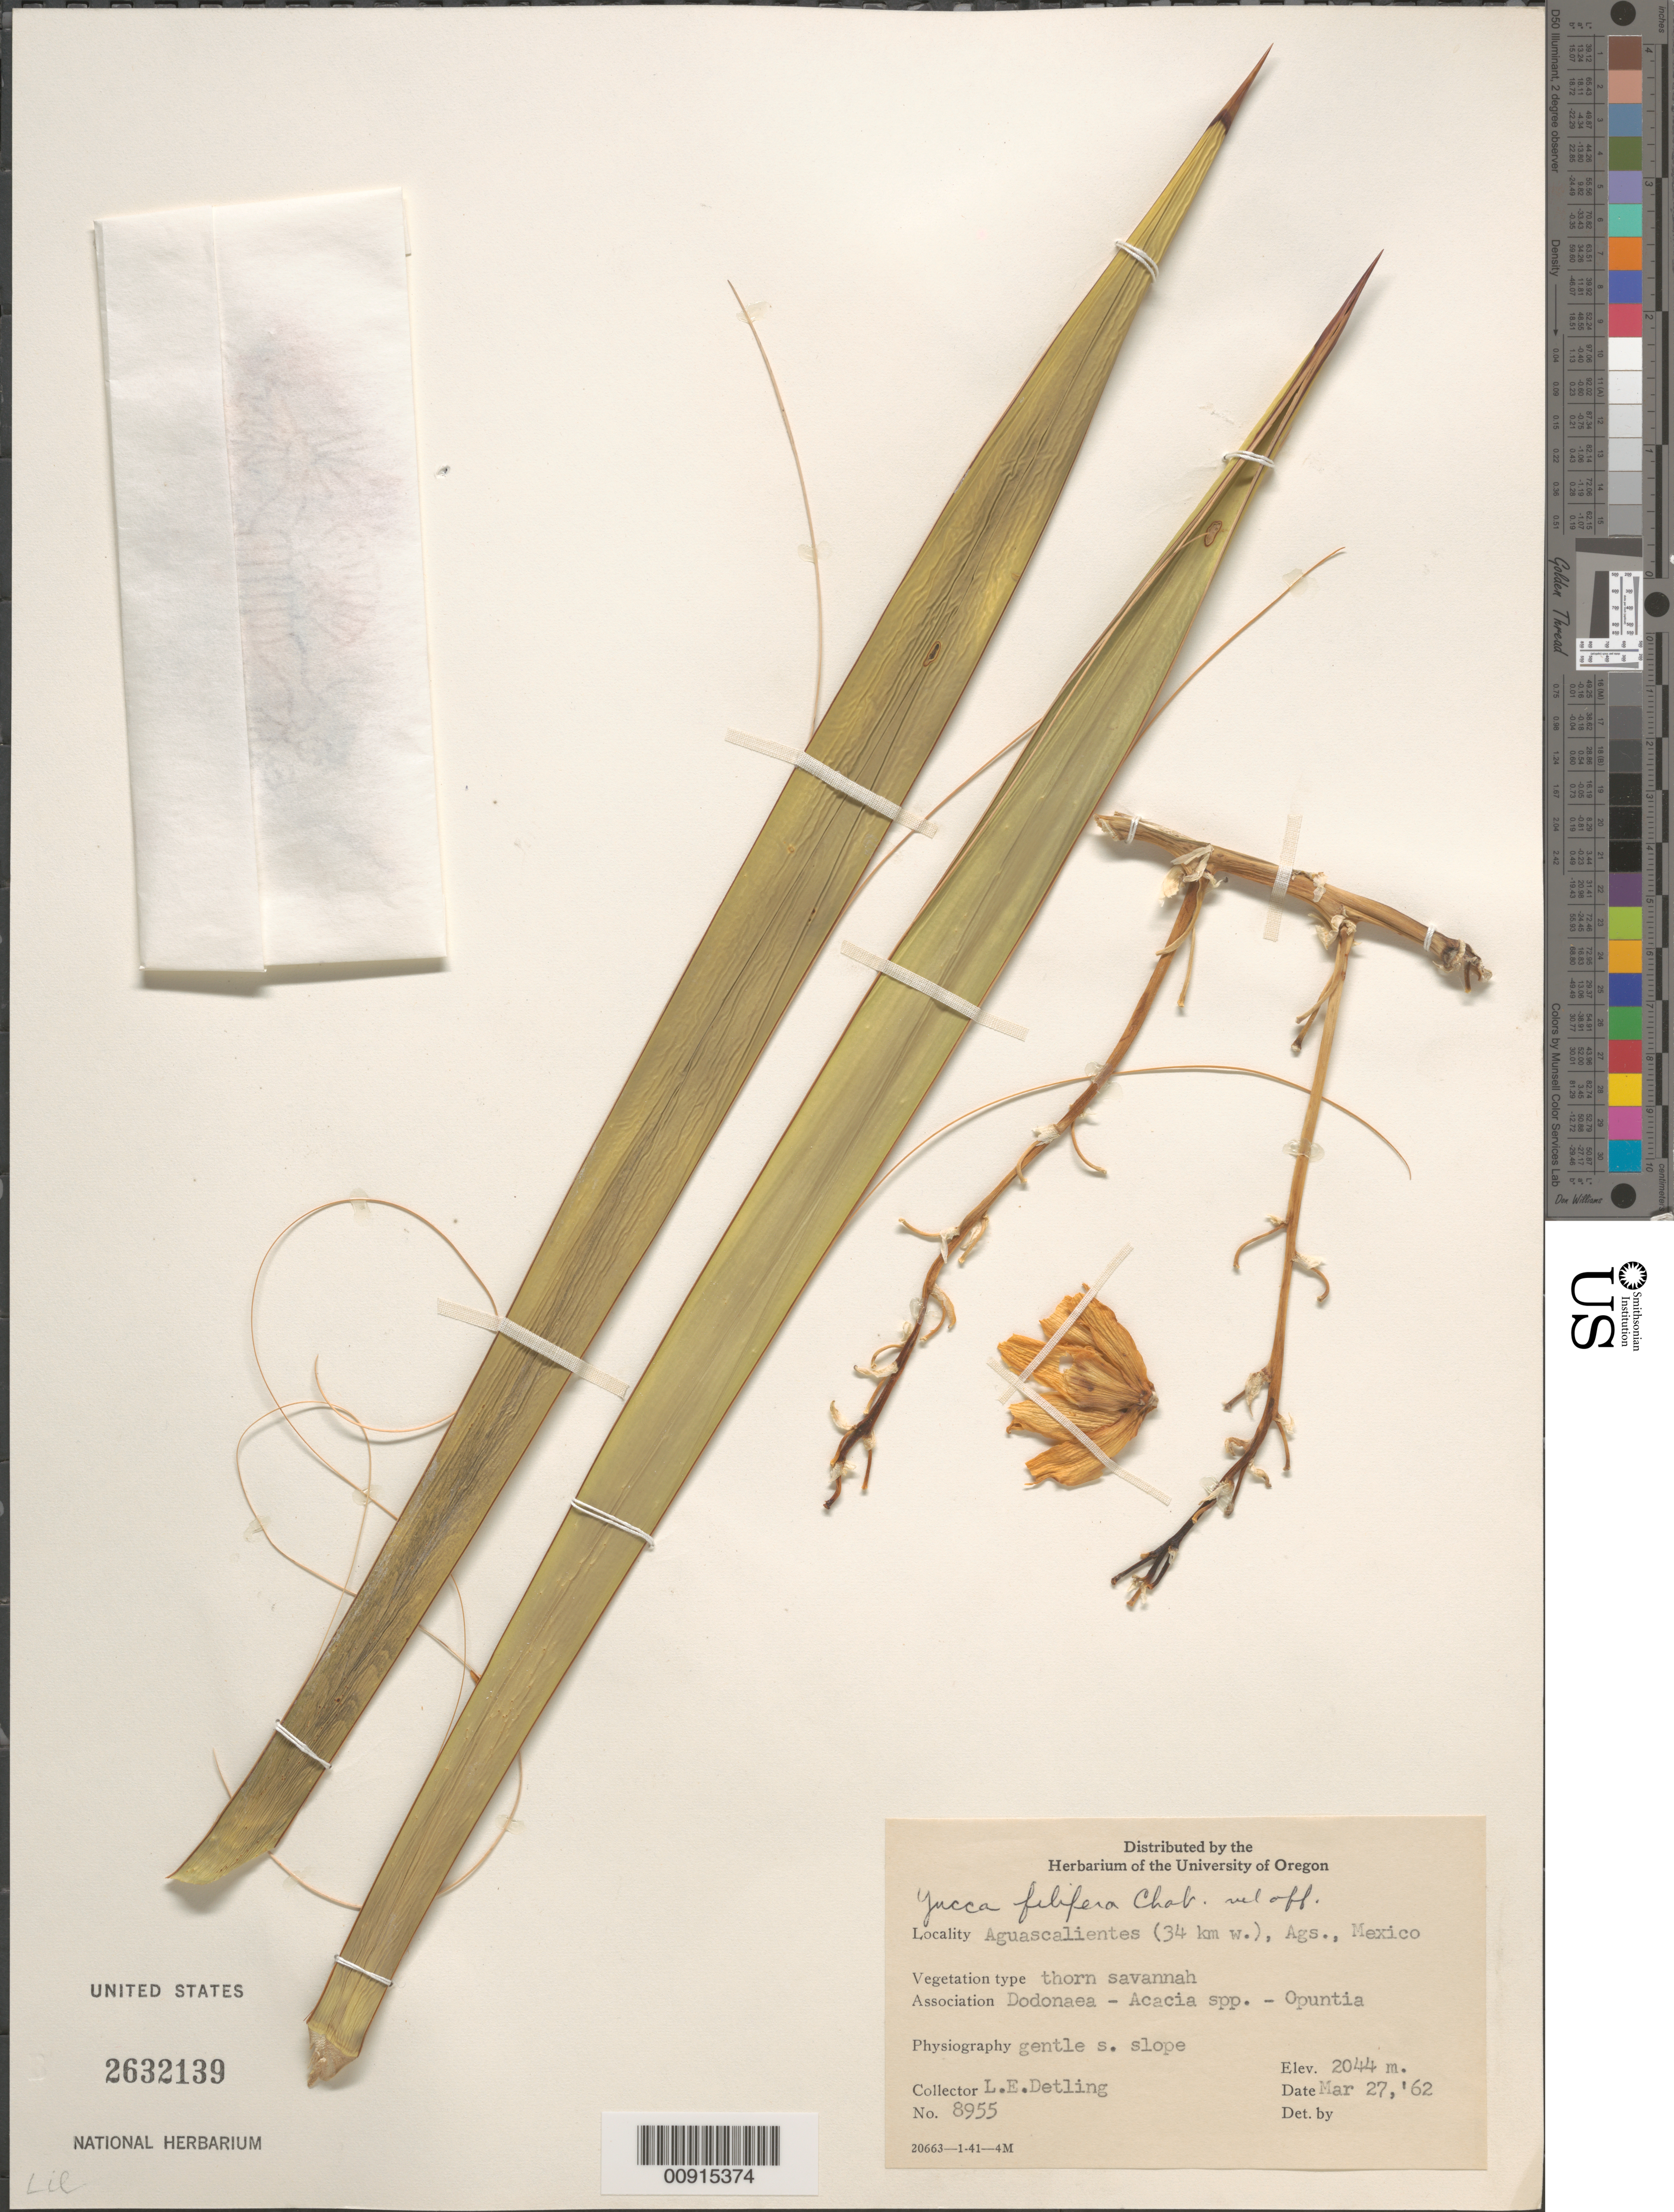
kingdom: Plantae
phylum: Tracheophyta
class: Liliopsida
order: Asparagales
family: Asparagaceae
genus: Yucca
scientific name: Yucca filifera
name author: Chabaud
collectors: L. E. Detling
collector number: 8955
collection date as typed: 27 Mar 1962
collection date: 1962-03-27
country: Mexico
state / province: Aguascalientes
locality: Aguascalientes (34 km. W), Aguascalientes.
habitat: Gentle S. slope. Thorn savannah. Association Dodonaea - Acacia spp. - Opuntia.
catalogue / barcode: US 2632139